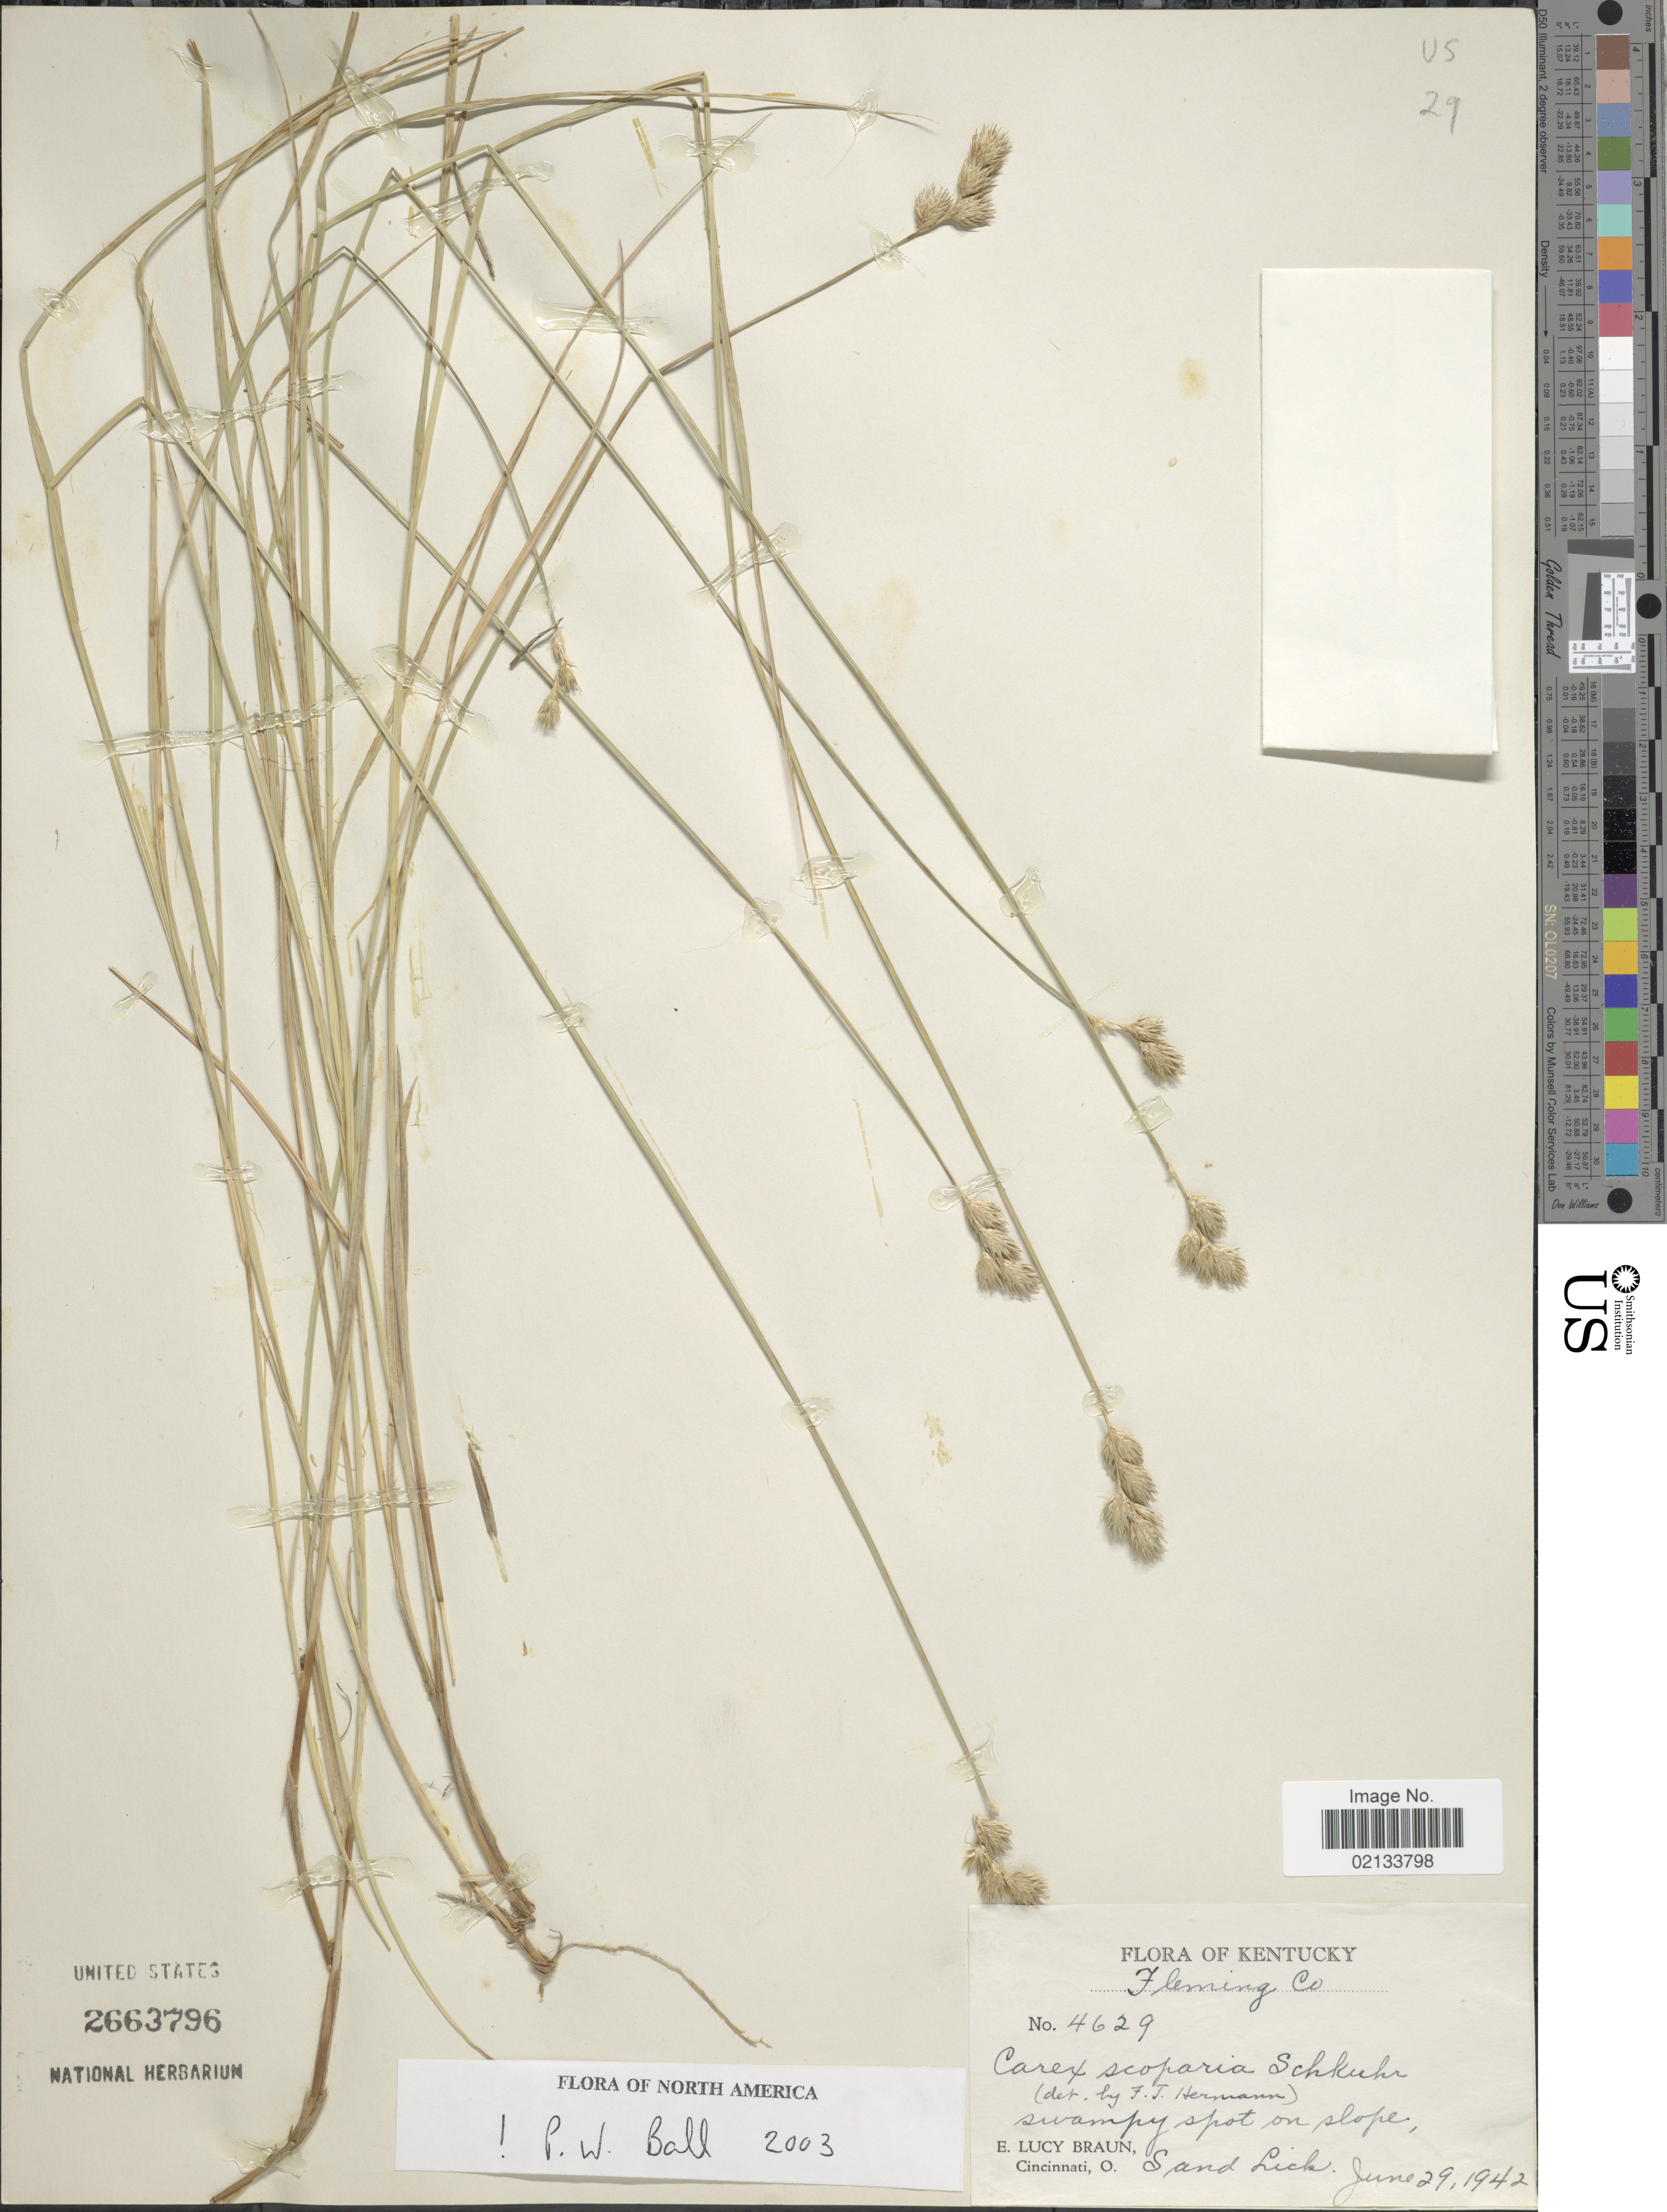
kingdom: Plantae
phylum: Tracheophyta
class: Liliopsida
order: Poales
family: Cyperaceae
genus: Carex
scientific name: Carex scoparia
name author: Schkuhr ex Willd.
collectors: E. L. Braun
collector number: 4629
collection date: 1942-06-29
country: United States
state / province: Kentucky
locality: Fleming Co, swampy spot on slope, Sand Lick.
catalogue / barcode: US 2663796